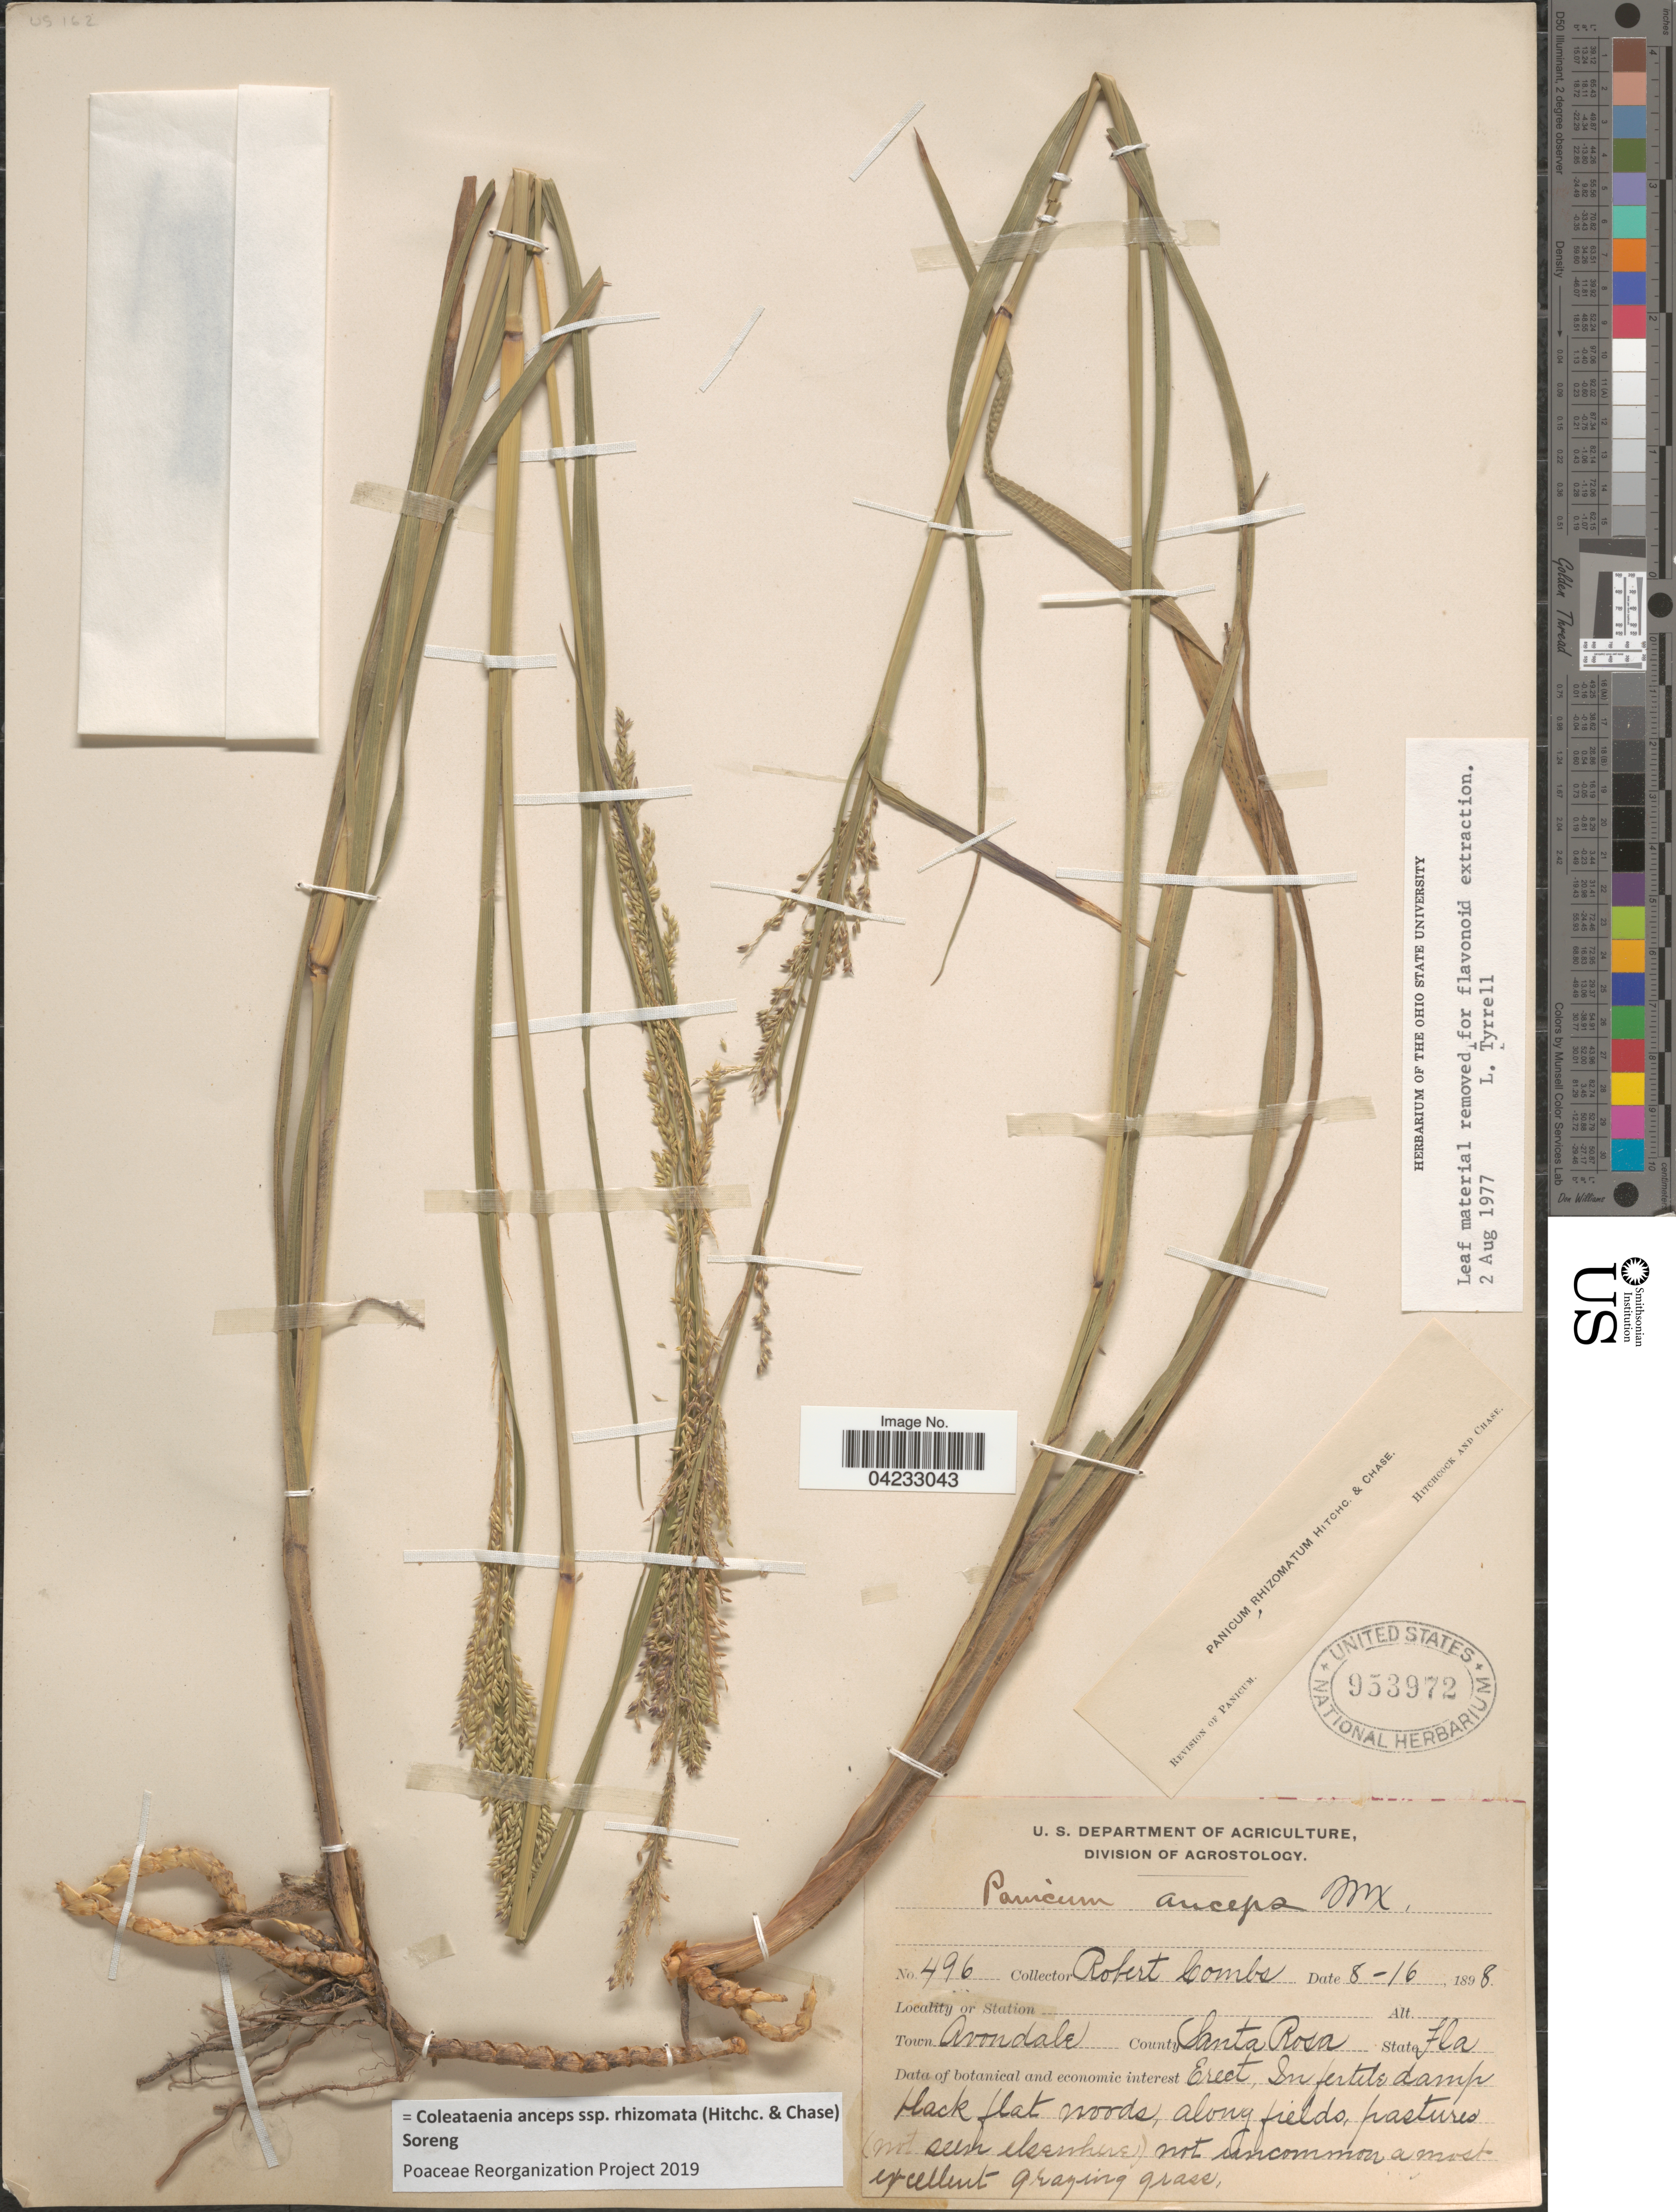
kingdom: Plantae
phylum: Tracheophyta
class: Liliopsida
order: Poales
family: Poaceae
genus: Coleataenia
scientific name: Coleataenia anceps subsp. rhizomata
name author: (Hitchc. & Chase) Soreng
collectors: R. Combs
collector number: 496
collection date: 1898-08-16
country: United States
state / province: Florida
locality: Town Avondale. County Santa Rosa.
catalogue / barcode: US 953972